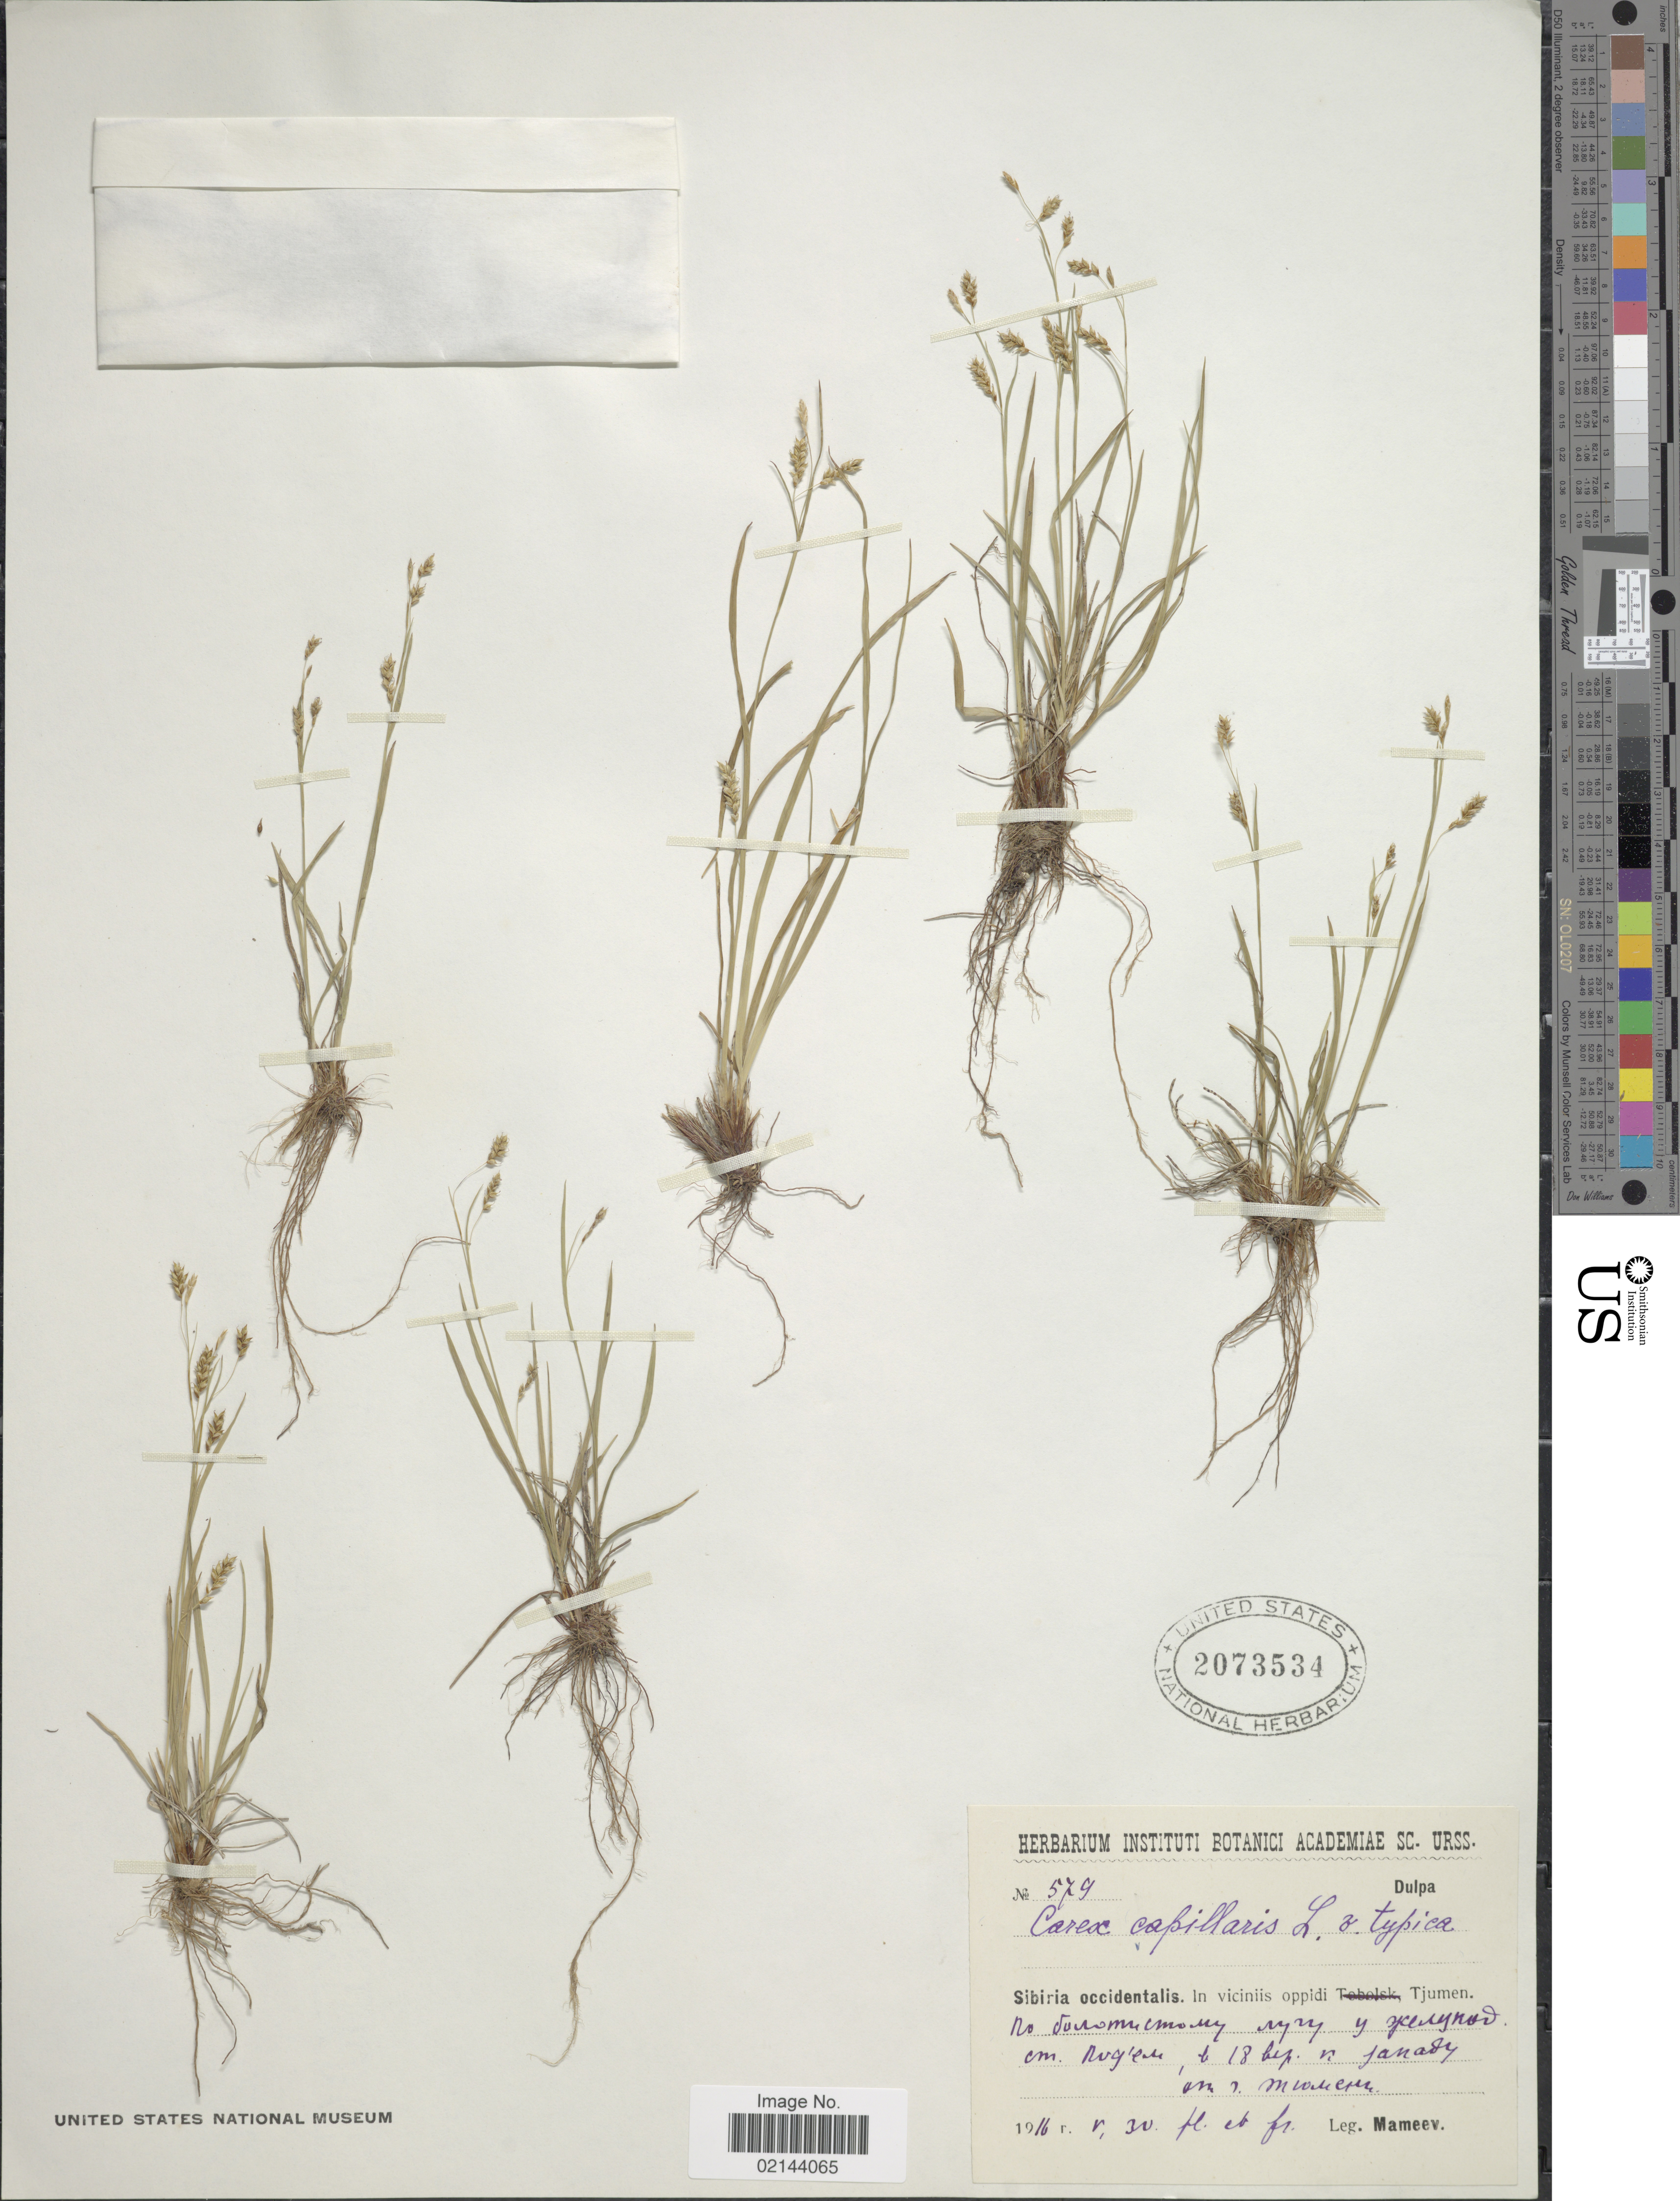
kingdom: Plantae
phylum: Tracheophyta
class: Liliopsida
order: Poales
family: Cyperaceae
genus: Carex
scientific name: Carex capillaris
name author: L.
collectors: Mameev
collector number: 579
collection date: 1916-05-30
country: Russian Federation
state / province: Tyumen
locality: Sibiria occidentalis. In viciniis oppidi Tjumen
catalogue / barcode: US 2073534